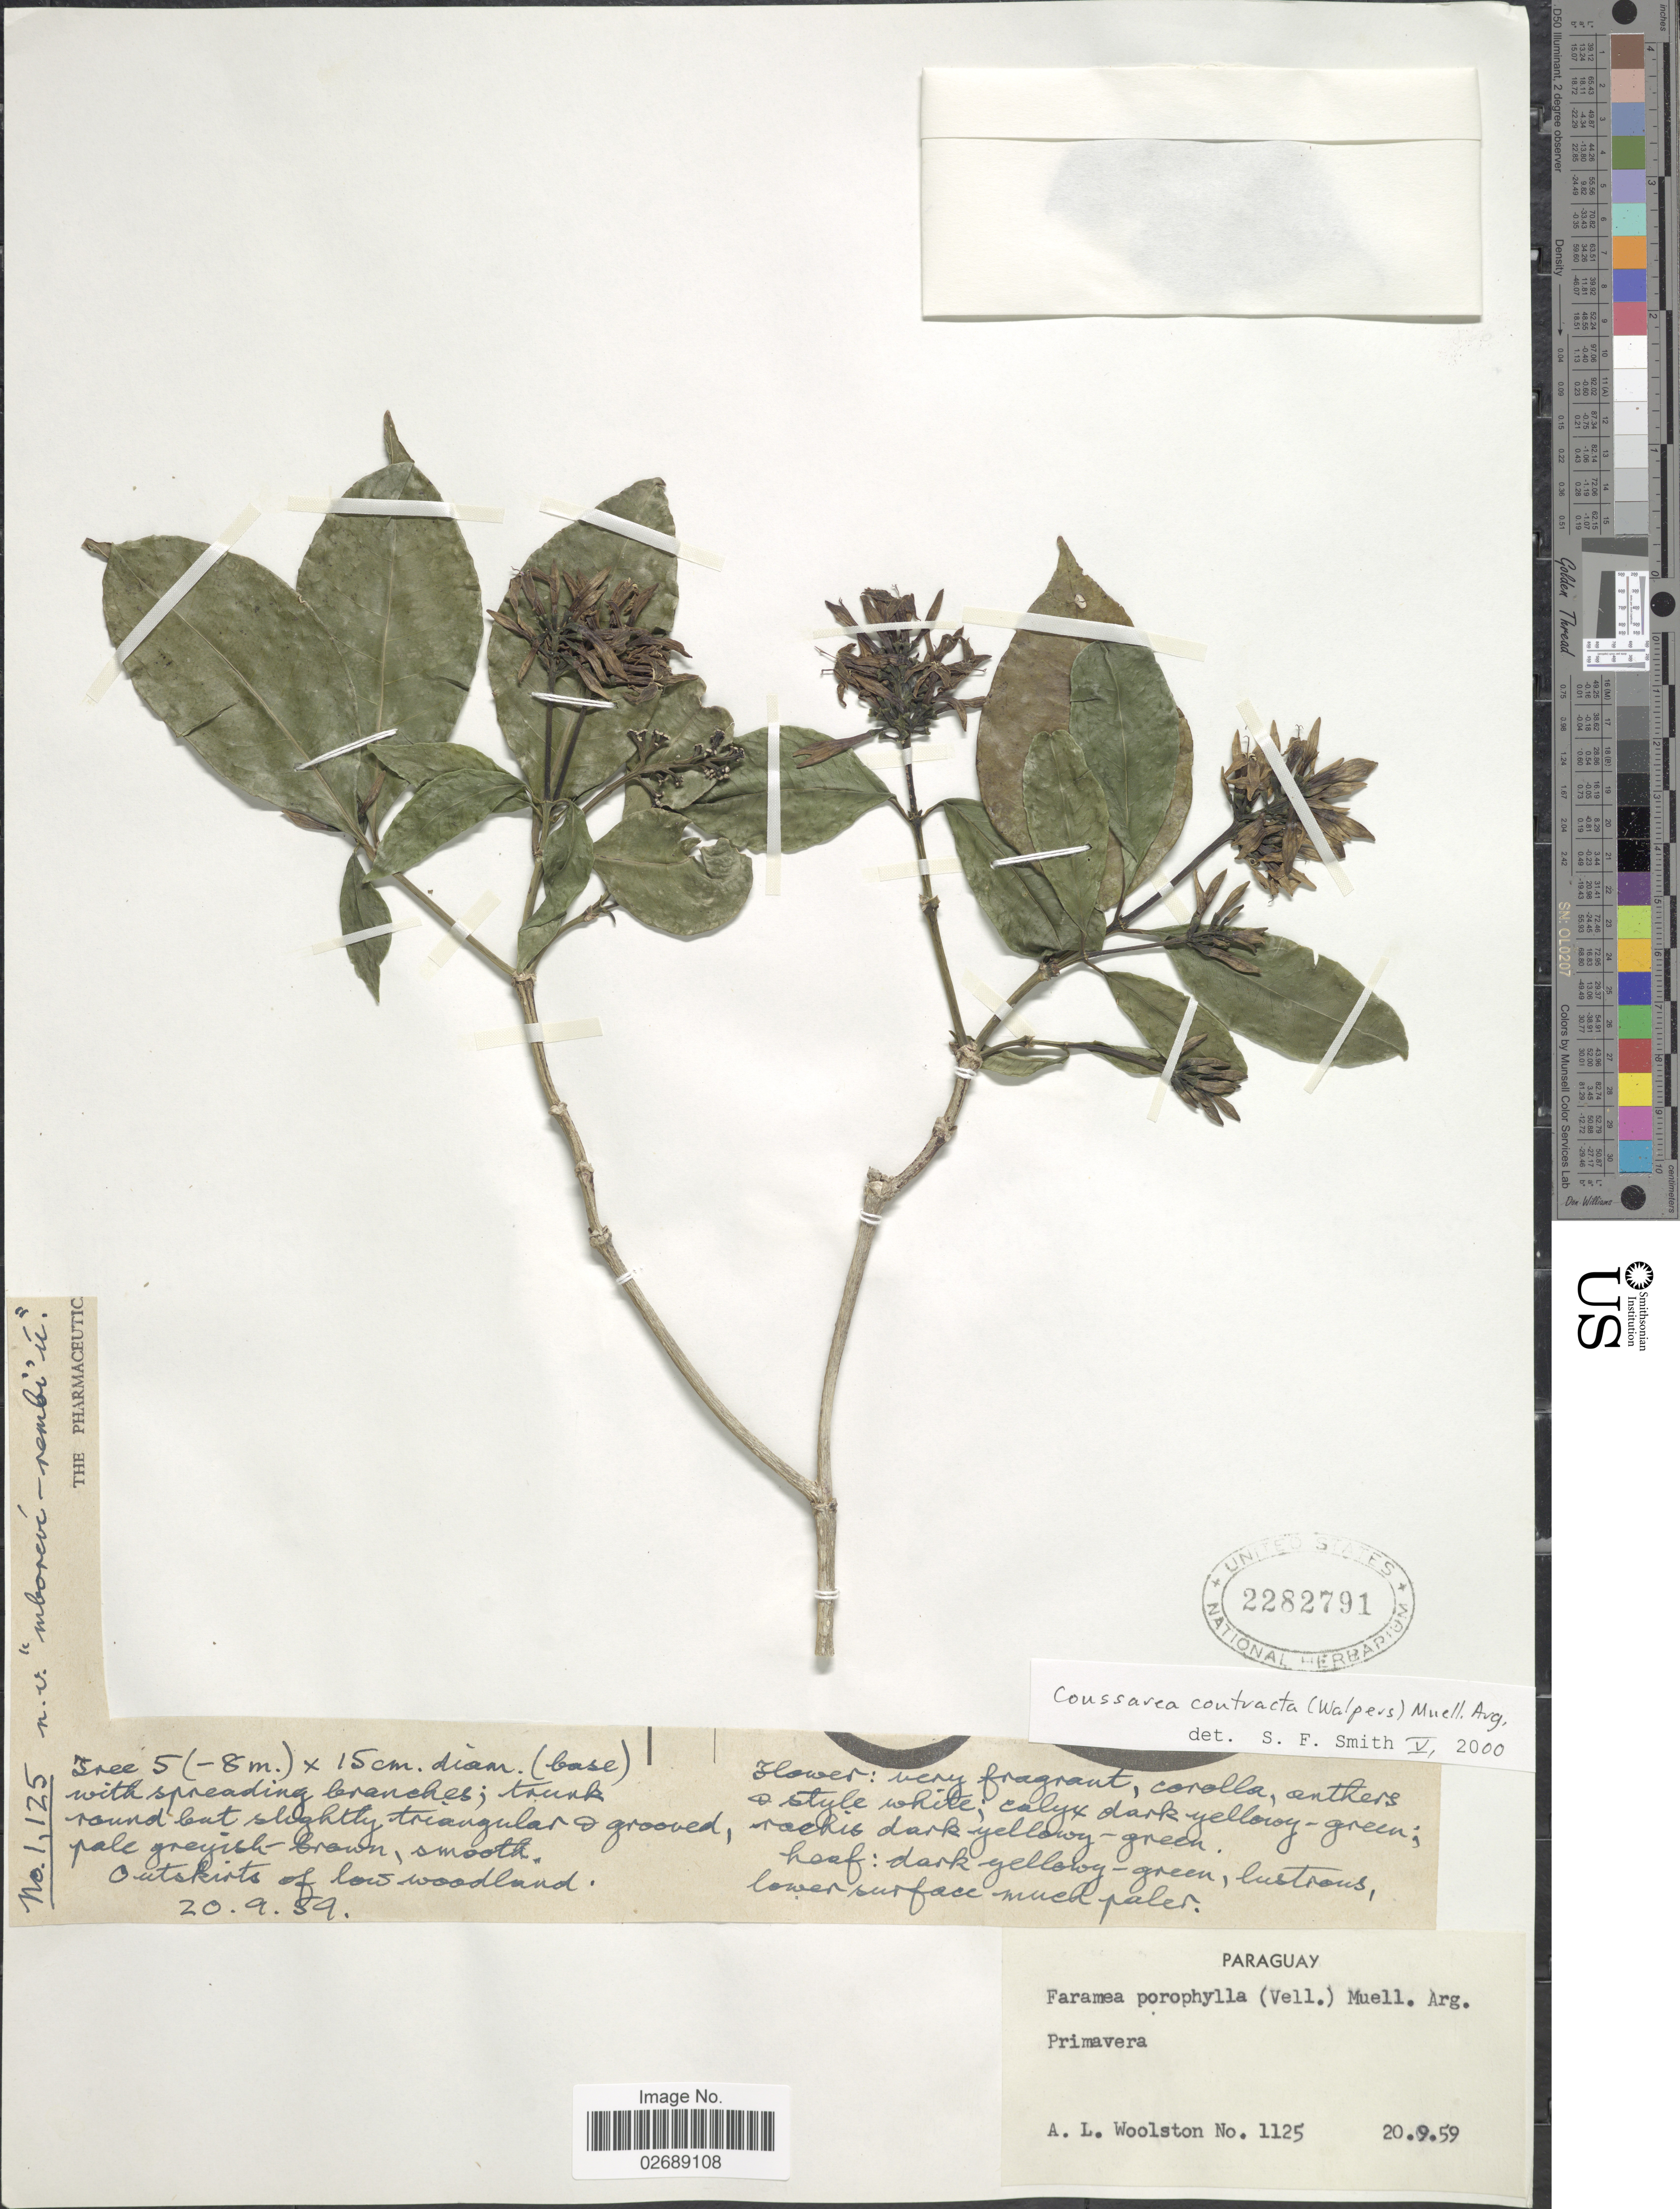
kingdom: Plantae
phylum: Tracheophyta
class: Magnoliopsida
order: Gentianales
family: Rubiaceae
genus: Coussarea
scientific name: Coussarea contracta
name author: (Walp.) Benth. & Hook. f. ex Müll. Arg.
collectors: A. Woolston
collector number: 1125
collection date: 1959-09-20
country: Paraguay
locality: Primavera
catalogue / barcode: US 2282791